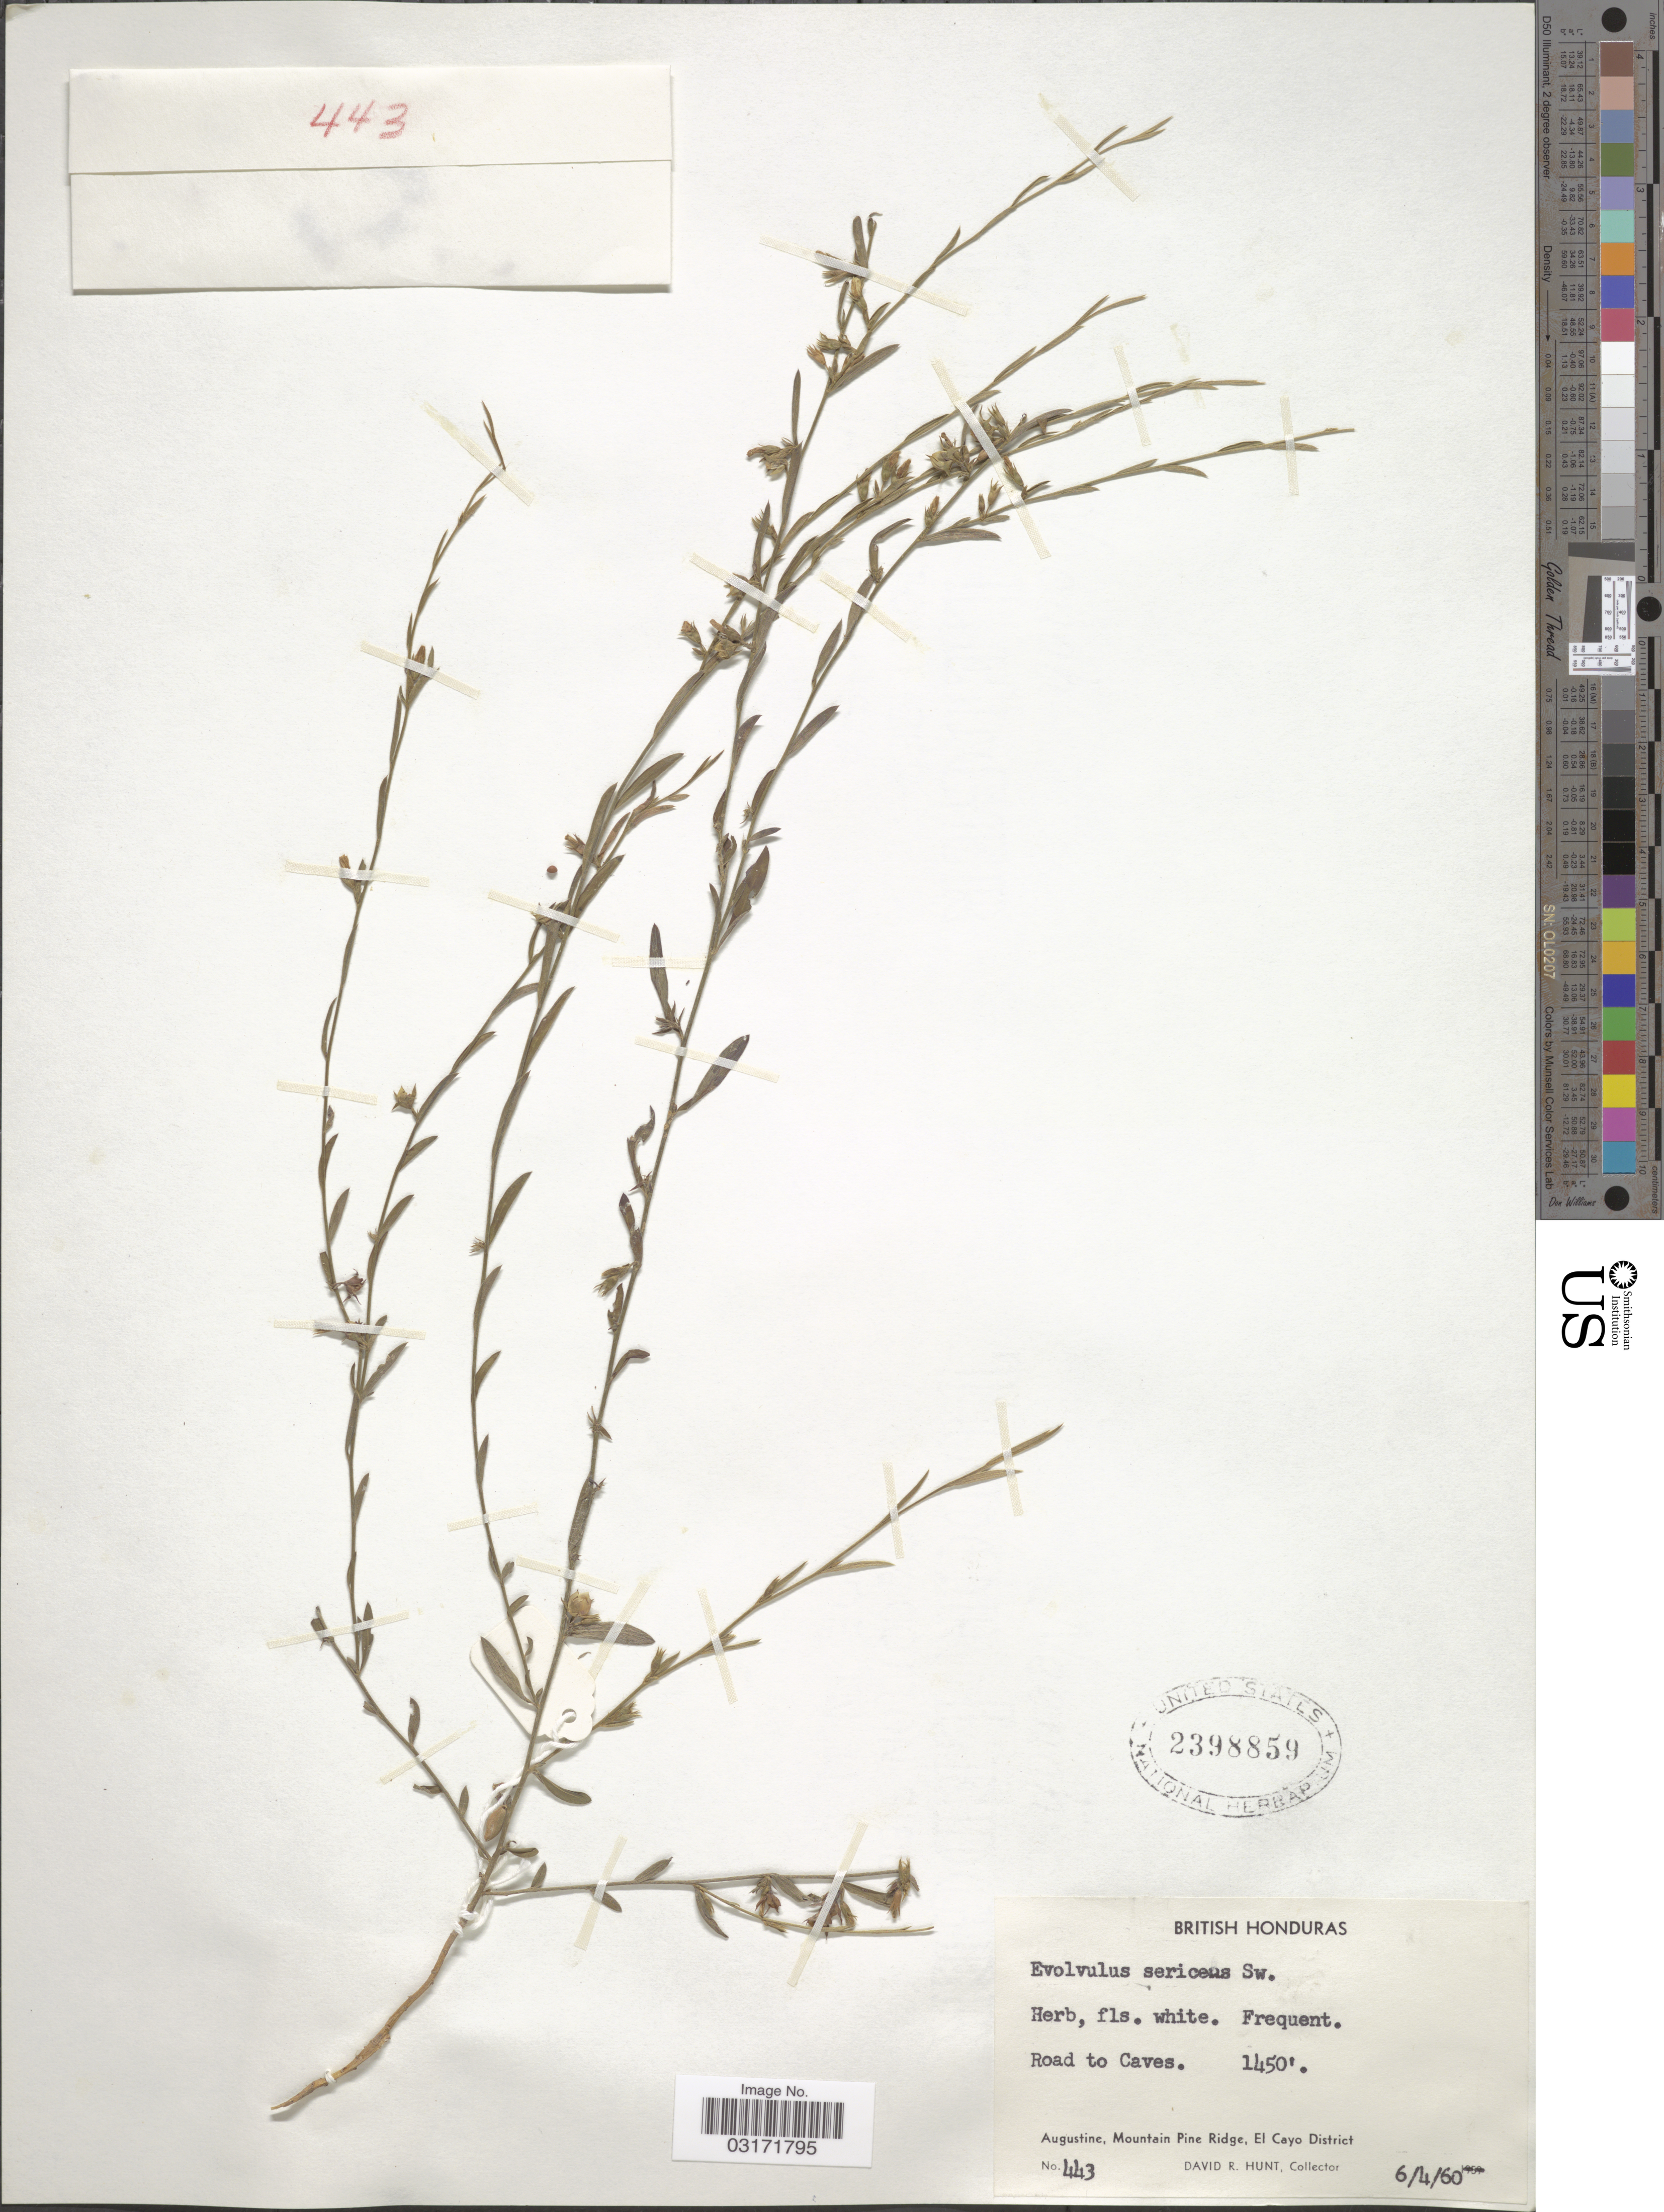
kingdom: Plantae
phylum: Tracheophyta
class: Magnoliopsida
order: Solanales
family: Convolvulaceae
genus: Evolvulus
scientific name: Evolvulus sericeus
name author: Sw.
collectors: D. Hunt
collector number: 443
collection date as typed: Transcribed d/m/y: 6/4/60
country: Belize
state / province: Cayo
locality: British Honduras, Road to Caves. Augustine, Mountain Pine Ridge, El Cayo District.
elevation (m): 442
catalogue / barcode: US 2398859